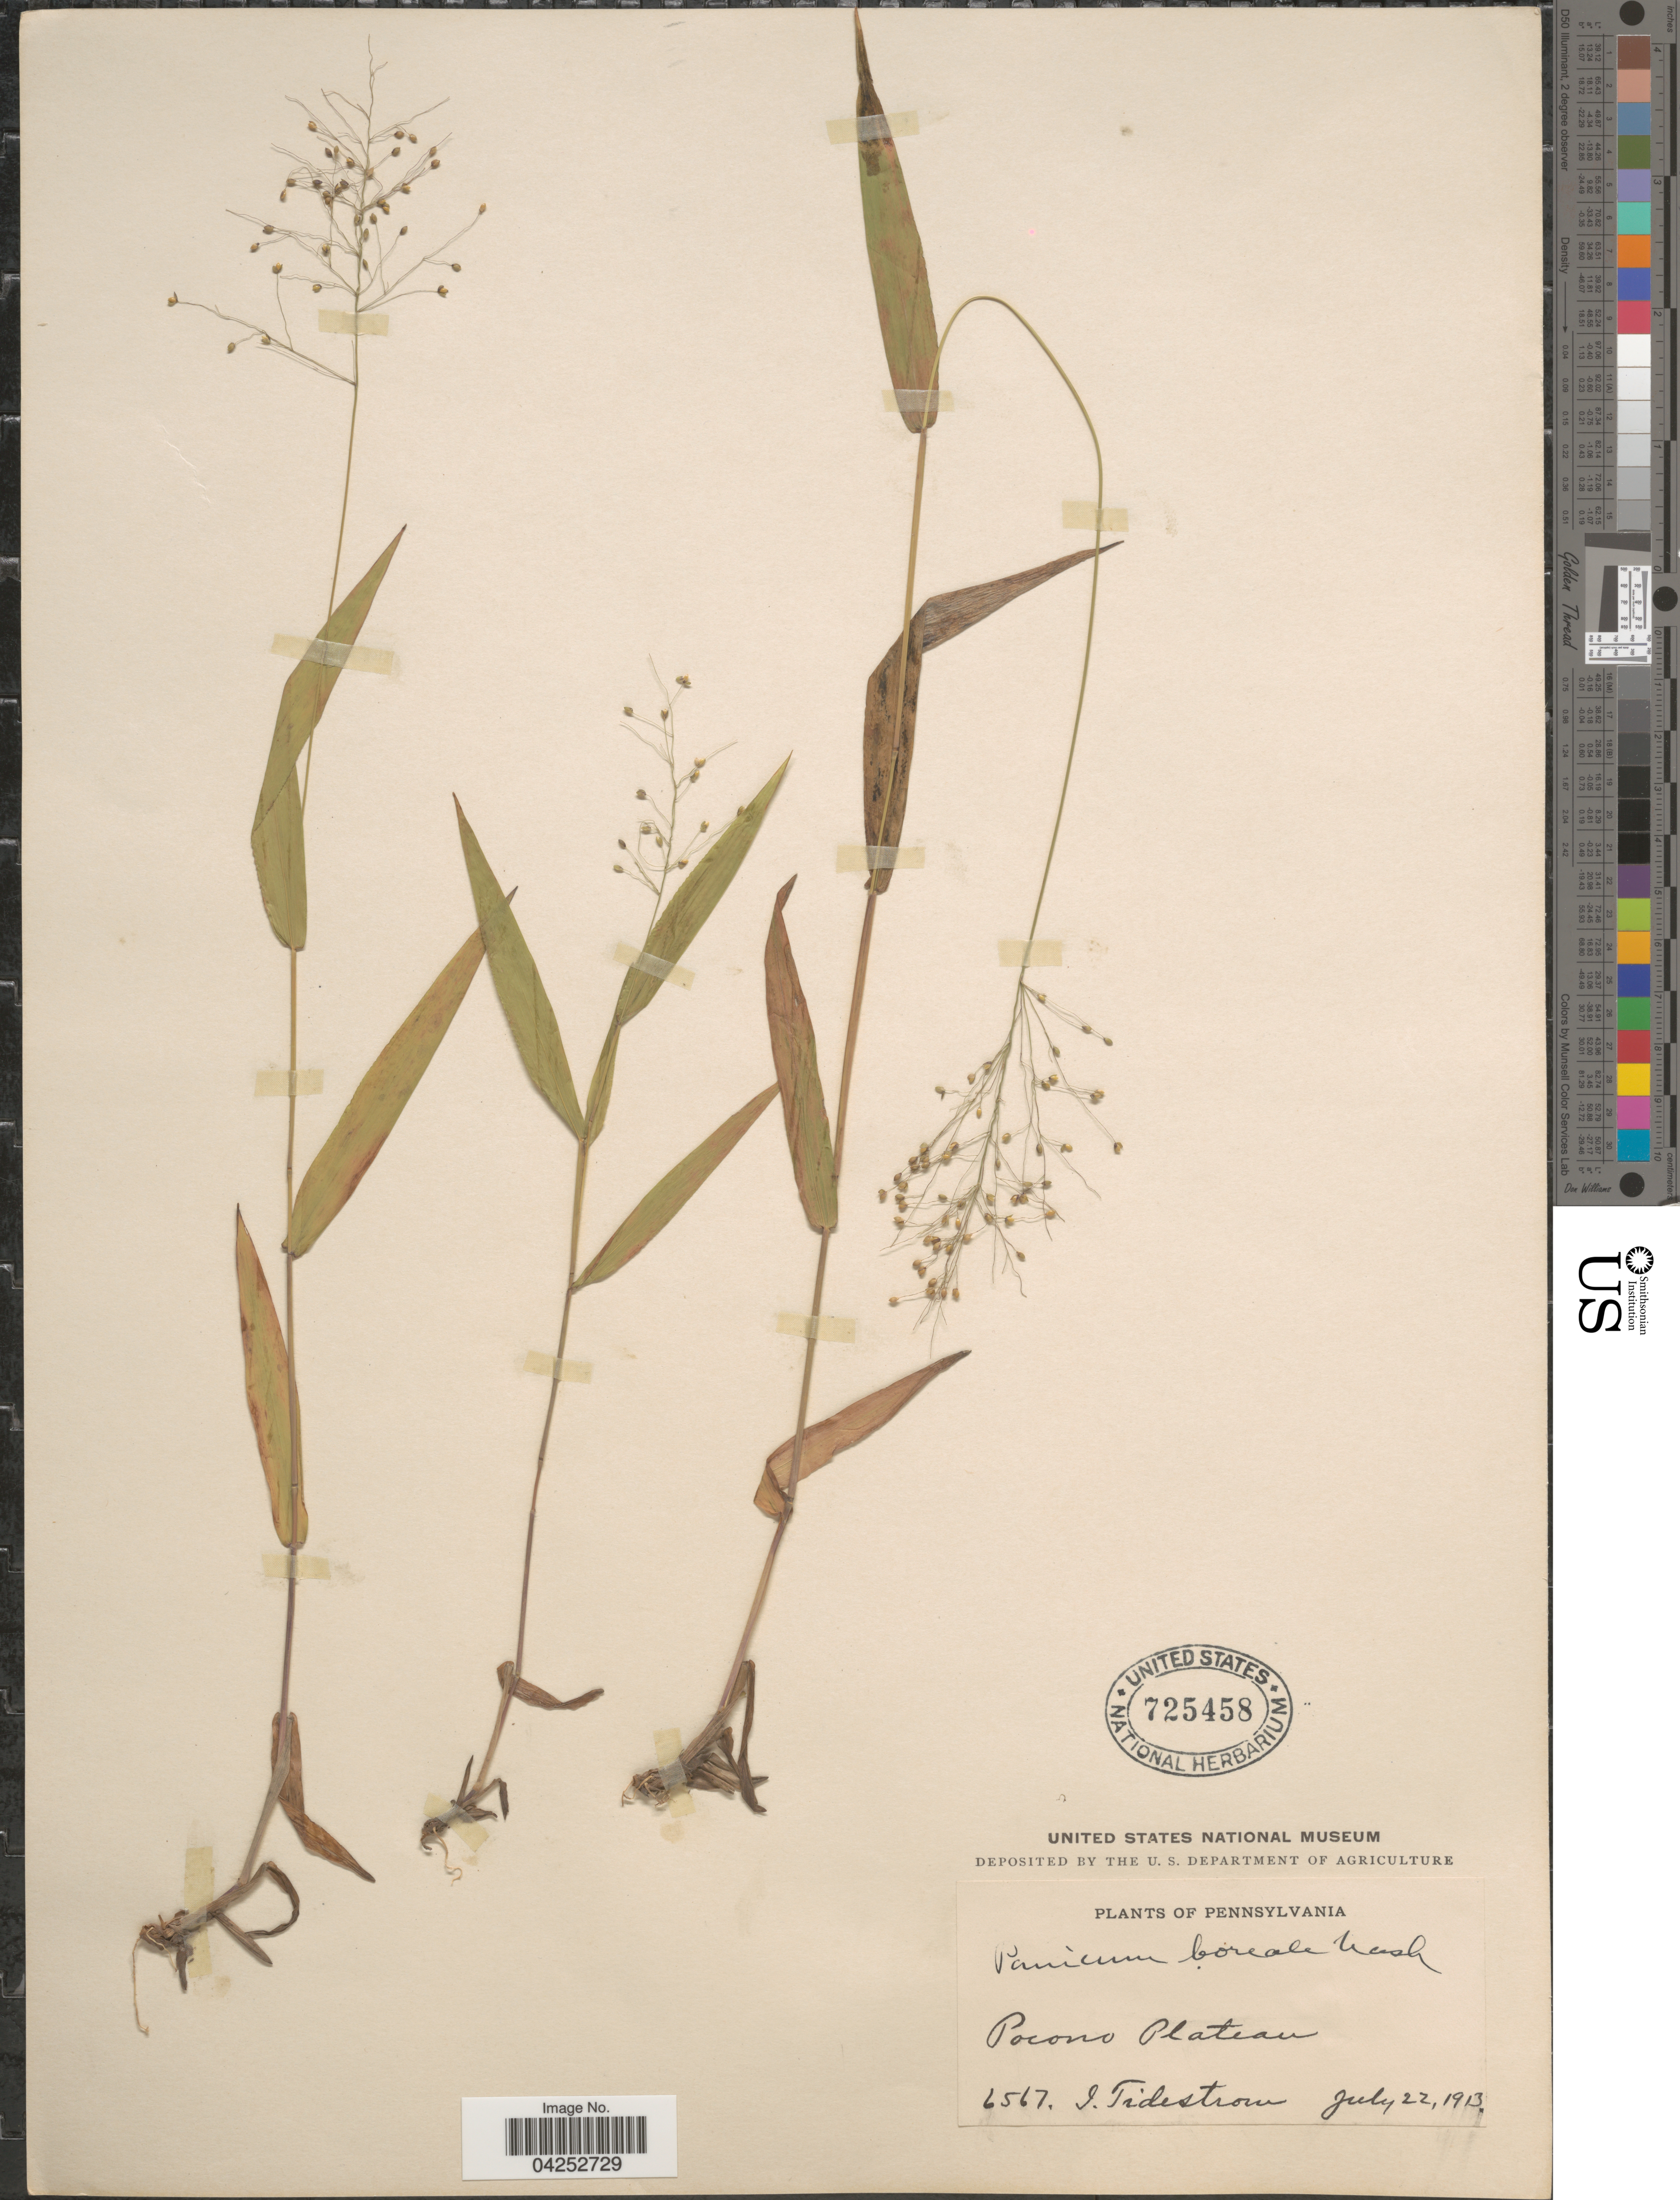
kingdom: Plantae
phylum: Tracheophyta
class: Liliopsida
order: Poales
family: Poaceae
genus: Dichanthelium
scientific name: Dichanthelium boreale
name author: (Nash) Freckmann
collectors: I. F. Tidestrom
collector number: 6567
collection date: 1913-07-22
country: United States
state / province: Pennsylvania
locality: Pocono Plateau.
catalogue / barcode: US 725458